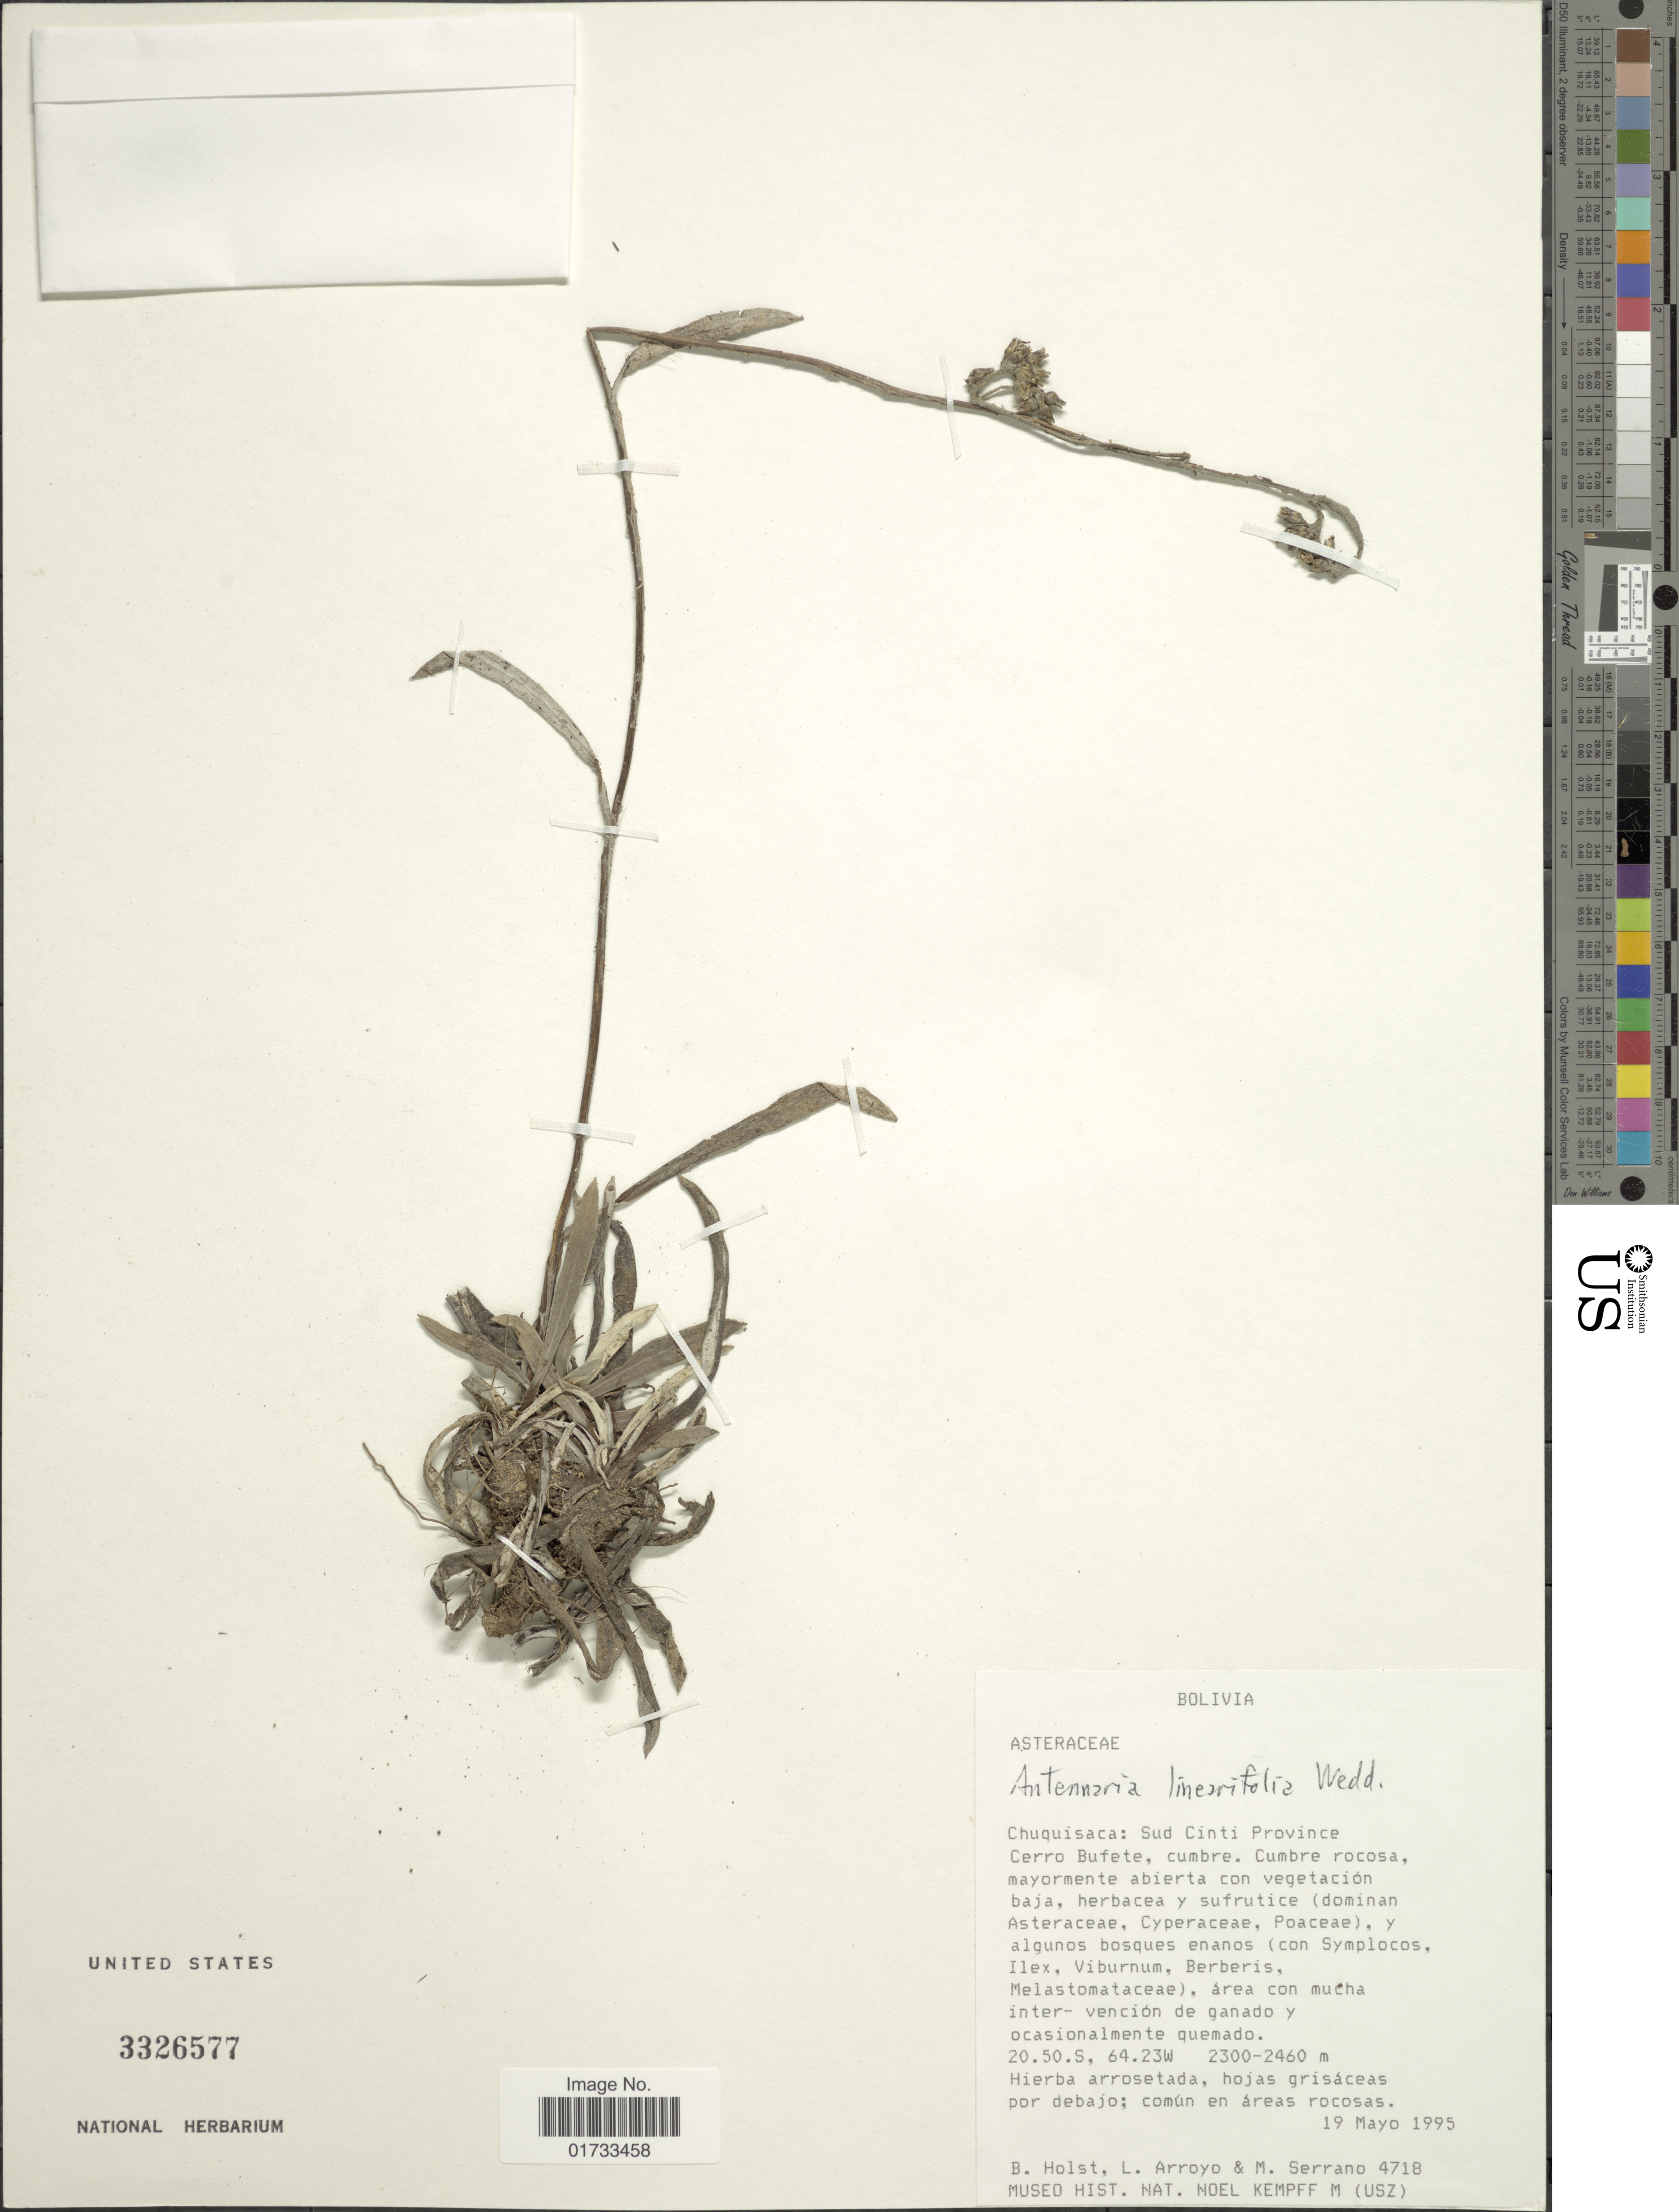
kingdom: Plantae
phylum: Tracheophyta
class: Magnoliopsida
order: Asterales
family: Asteraceae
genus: Quasiantennaria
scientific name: Quasiantennaria linearifolia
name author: (Wedd.) R.J. Bayer & M.O. Dillon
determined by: Nesom, Guy L.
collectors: B. Holst, L. Arroyo & M. Serrano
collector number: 4718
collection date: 1995-05-19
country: Bolivia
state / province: Chuquisaca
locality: Sud Cinti Province, Cerro Bufete, cumbre, Cumbre rocosa, mayormente abierta con vegetación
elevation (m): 2300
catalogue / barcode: US 3326577